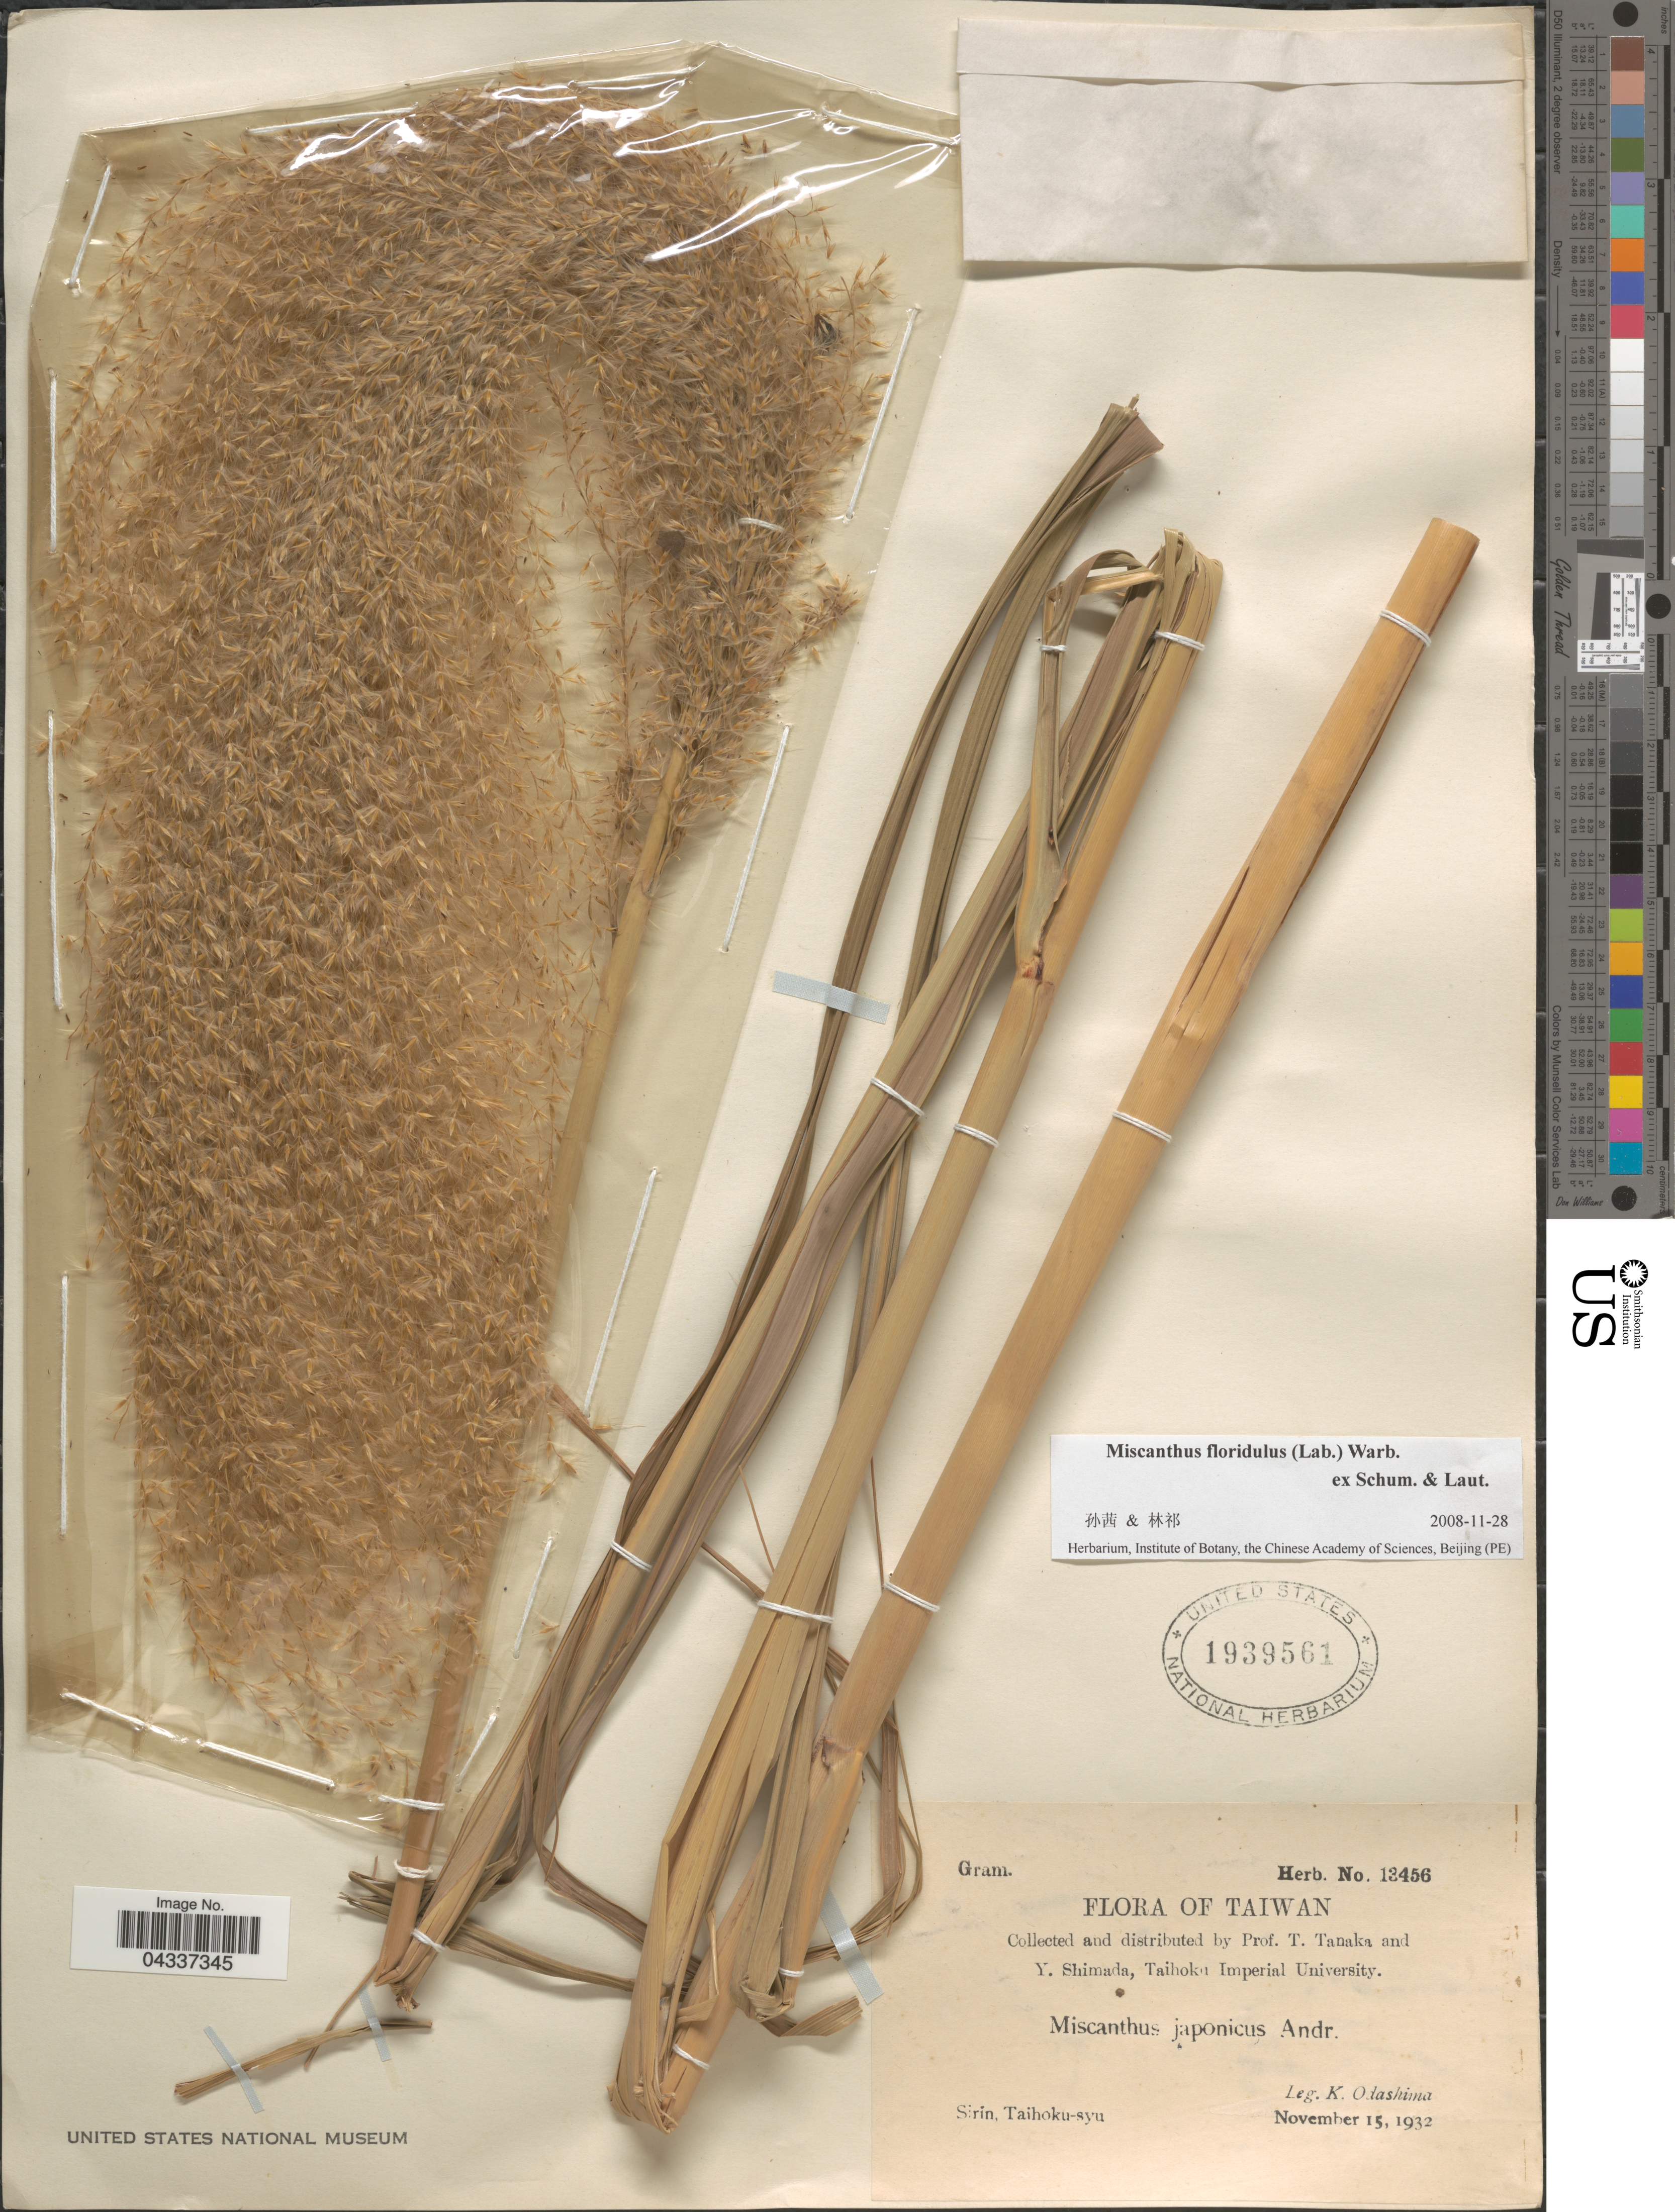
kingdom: Plantae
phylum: Tracheophyta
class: Liliopsida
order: Poales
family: Poaceae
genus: Miscanthus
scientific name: Miscanthus floridulus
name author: (Labill.) Warb.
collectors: K. Odashima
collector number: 13456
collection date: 1932-11-15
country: Taiwan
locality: Sirin, Taihoku-syu.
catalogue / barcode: US 1939561